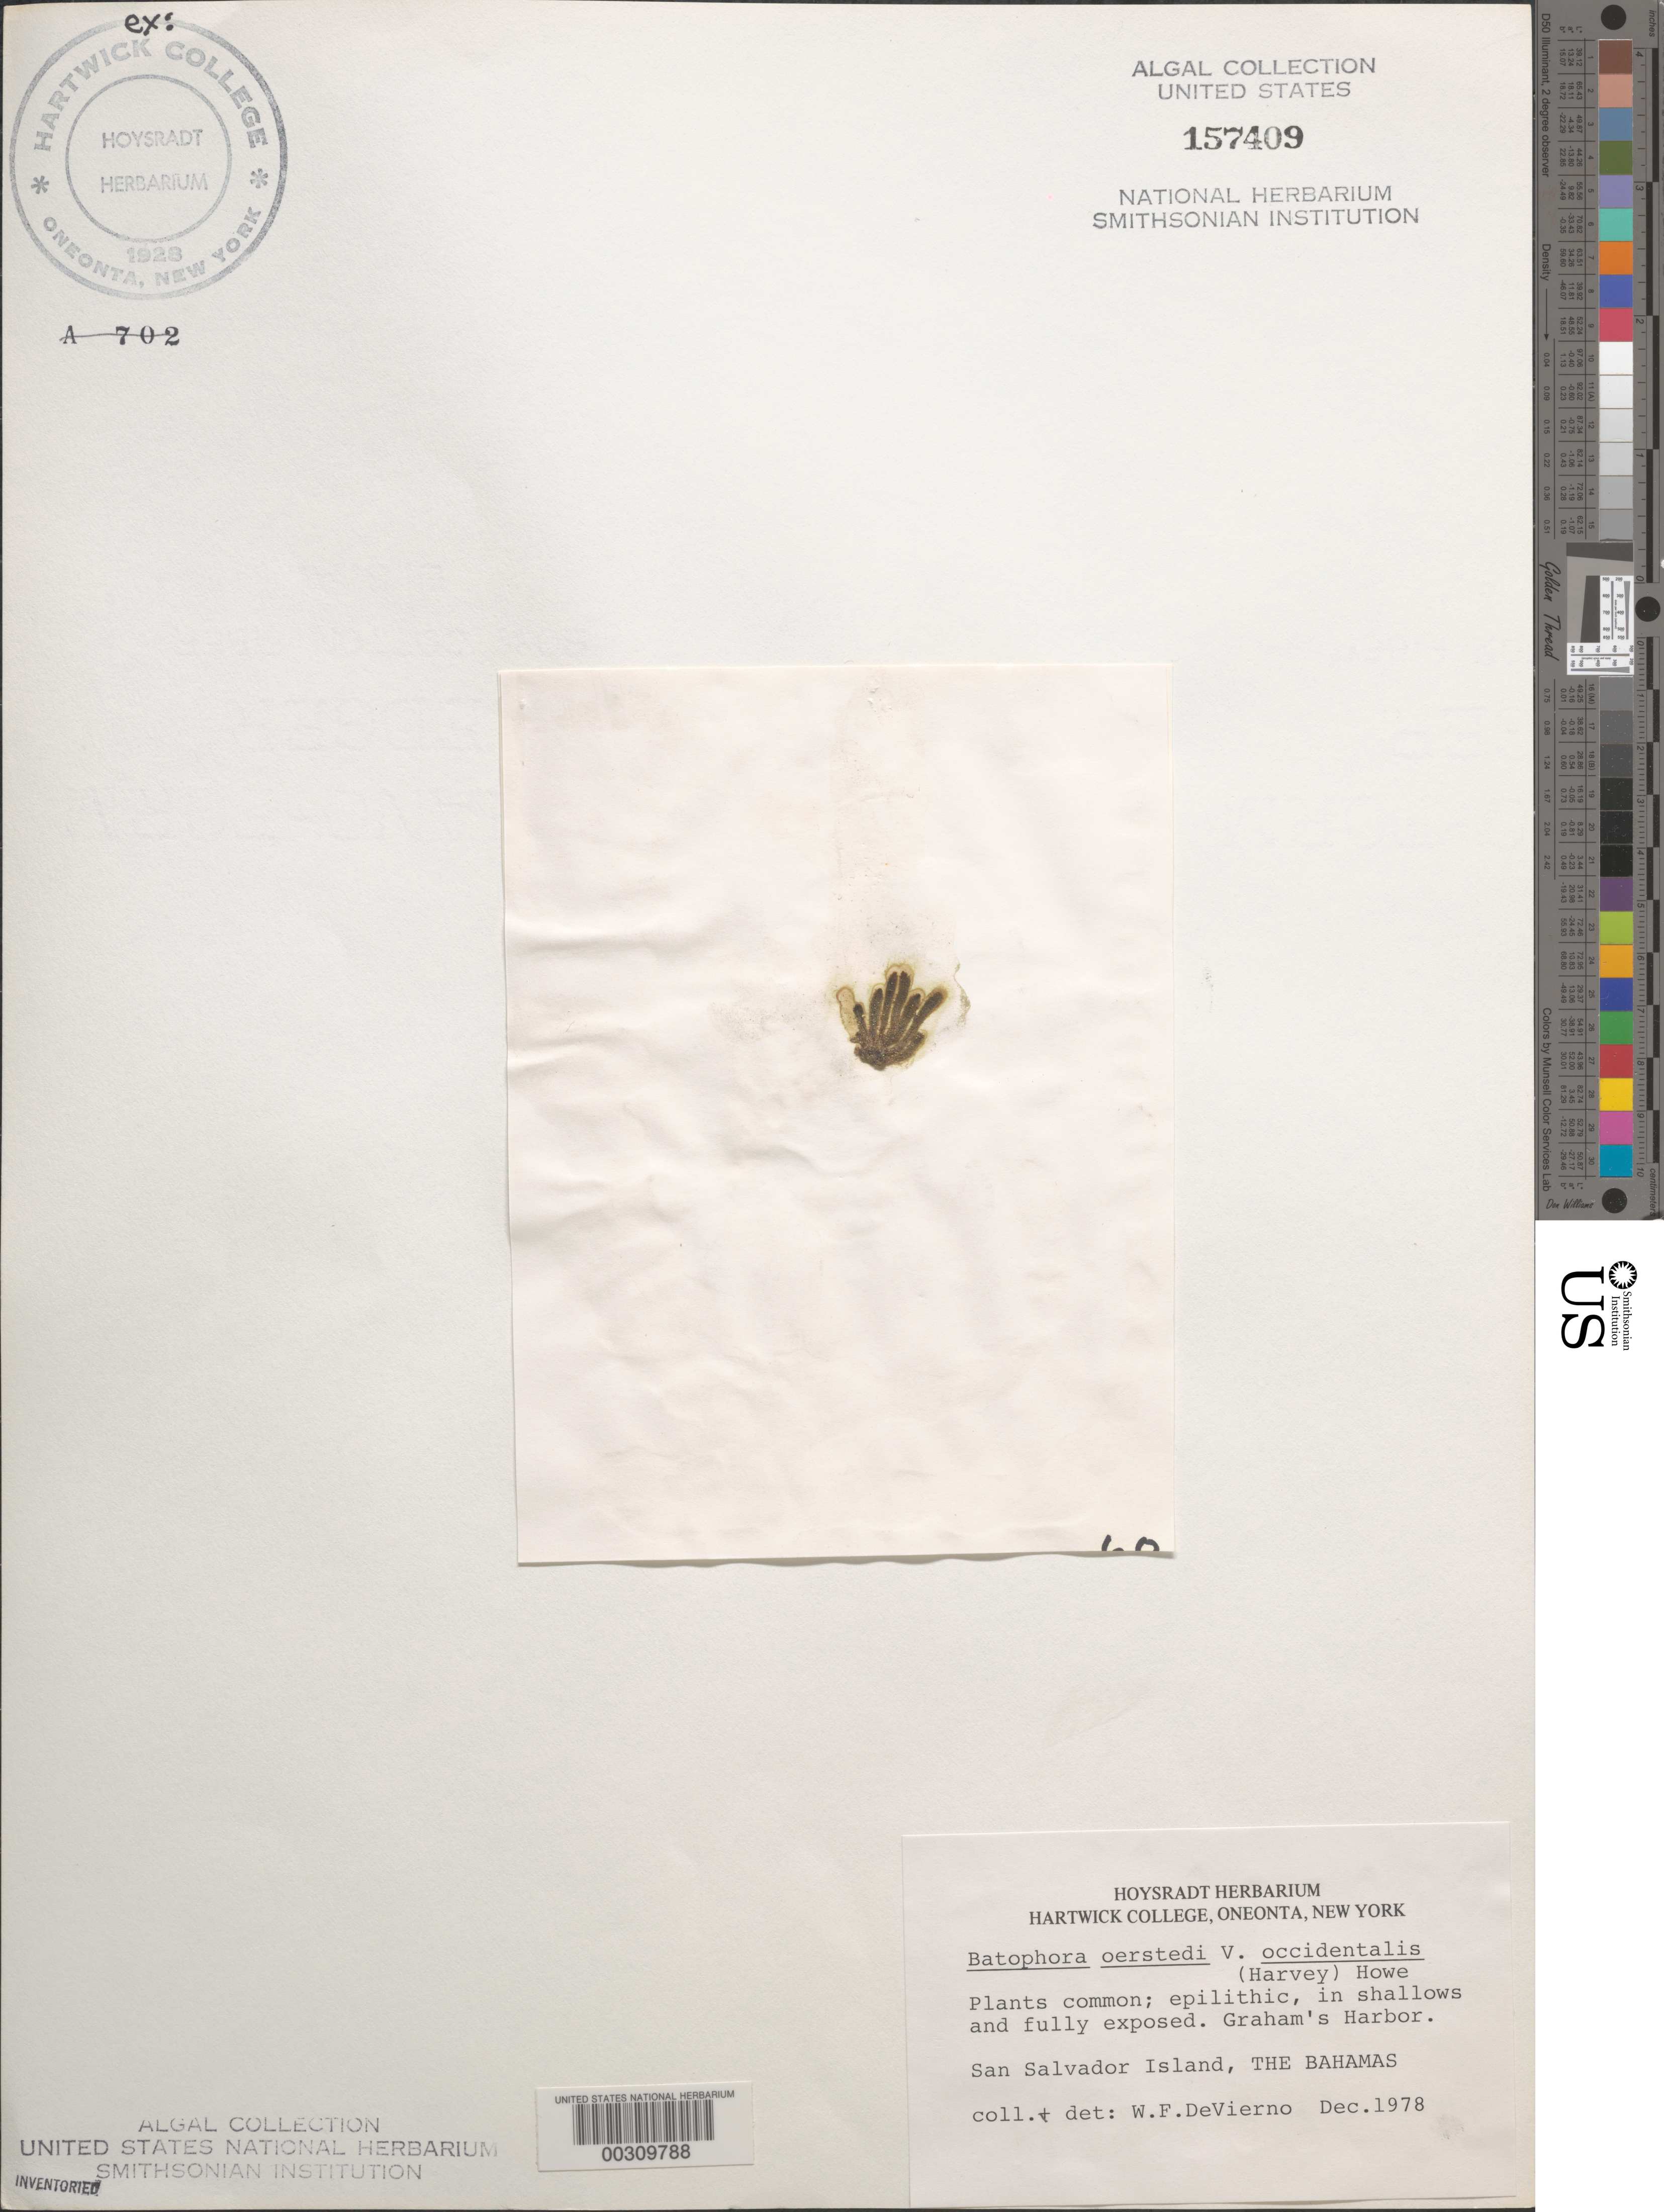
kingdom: Plantae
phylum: Chlorophyta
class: Ulvophyceae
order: Dasycladales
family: Dasycladaceae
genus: Batophora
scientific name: Batophora oerstedii var. occidentalis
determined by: Devierno, W. F.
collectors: W. Devierno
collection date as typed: Dec 1978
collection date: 1978-12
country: Bahamas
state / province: San Salvador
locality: Graham's harbor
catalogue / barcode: US 157409